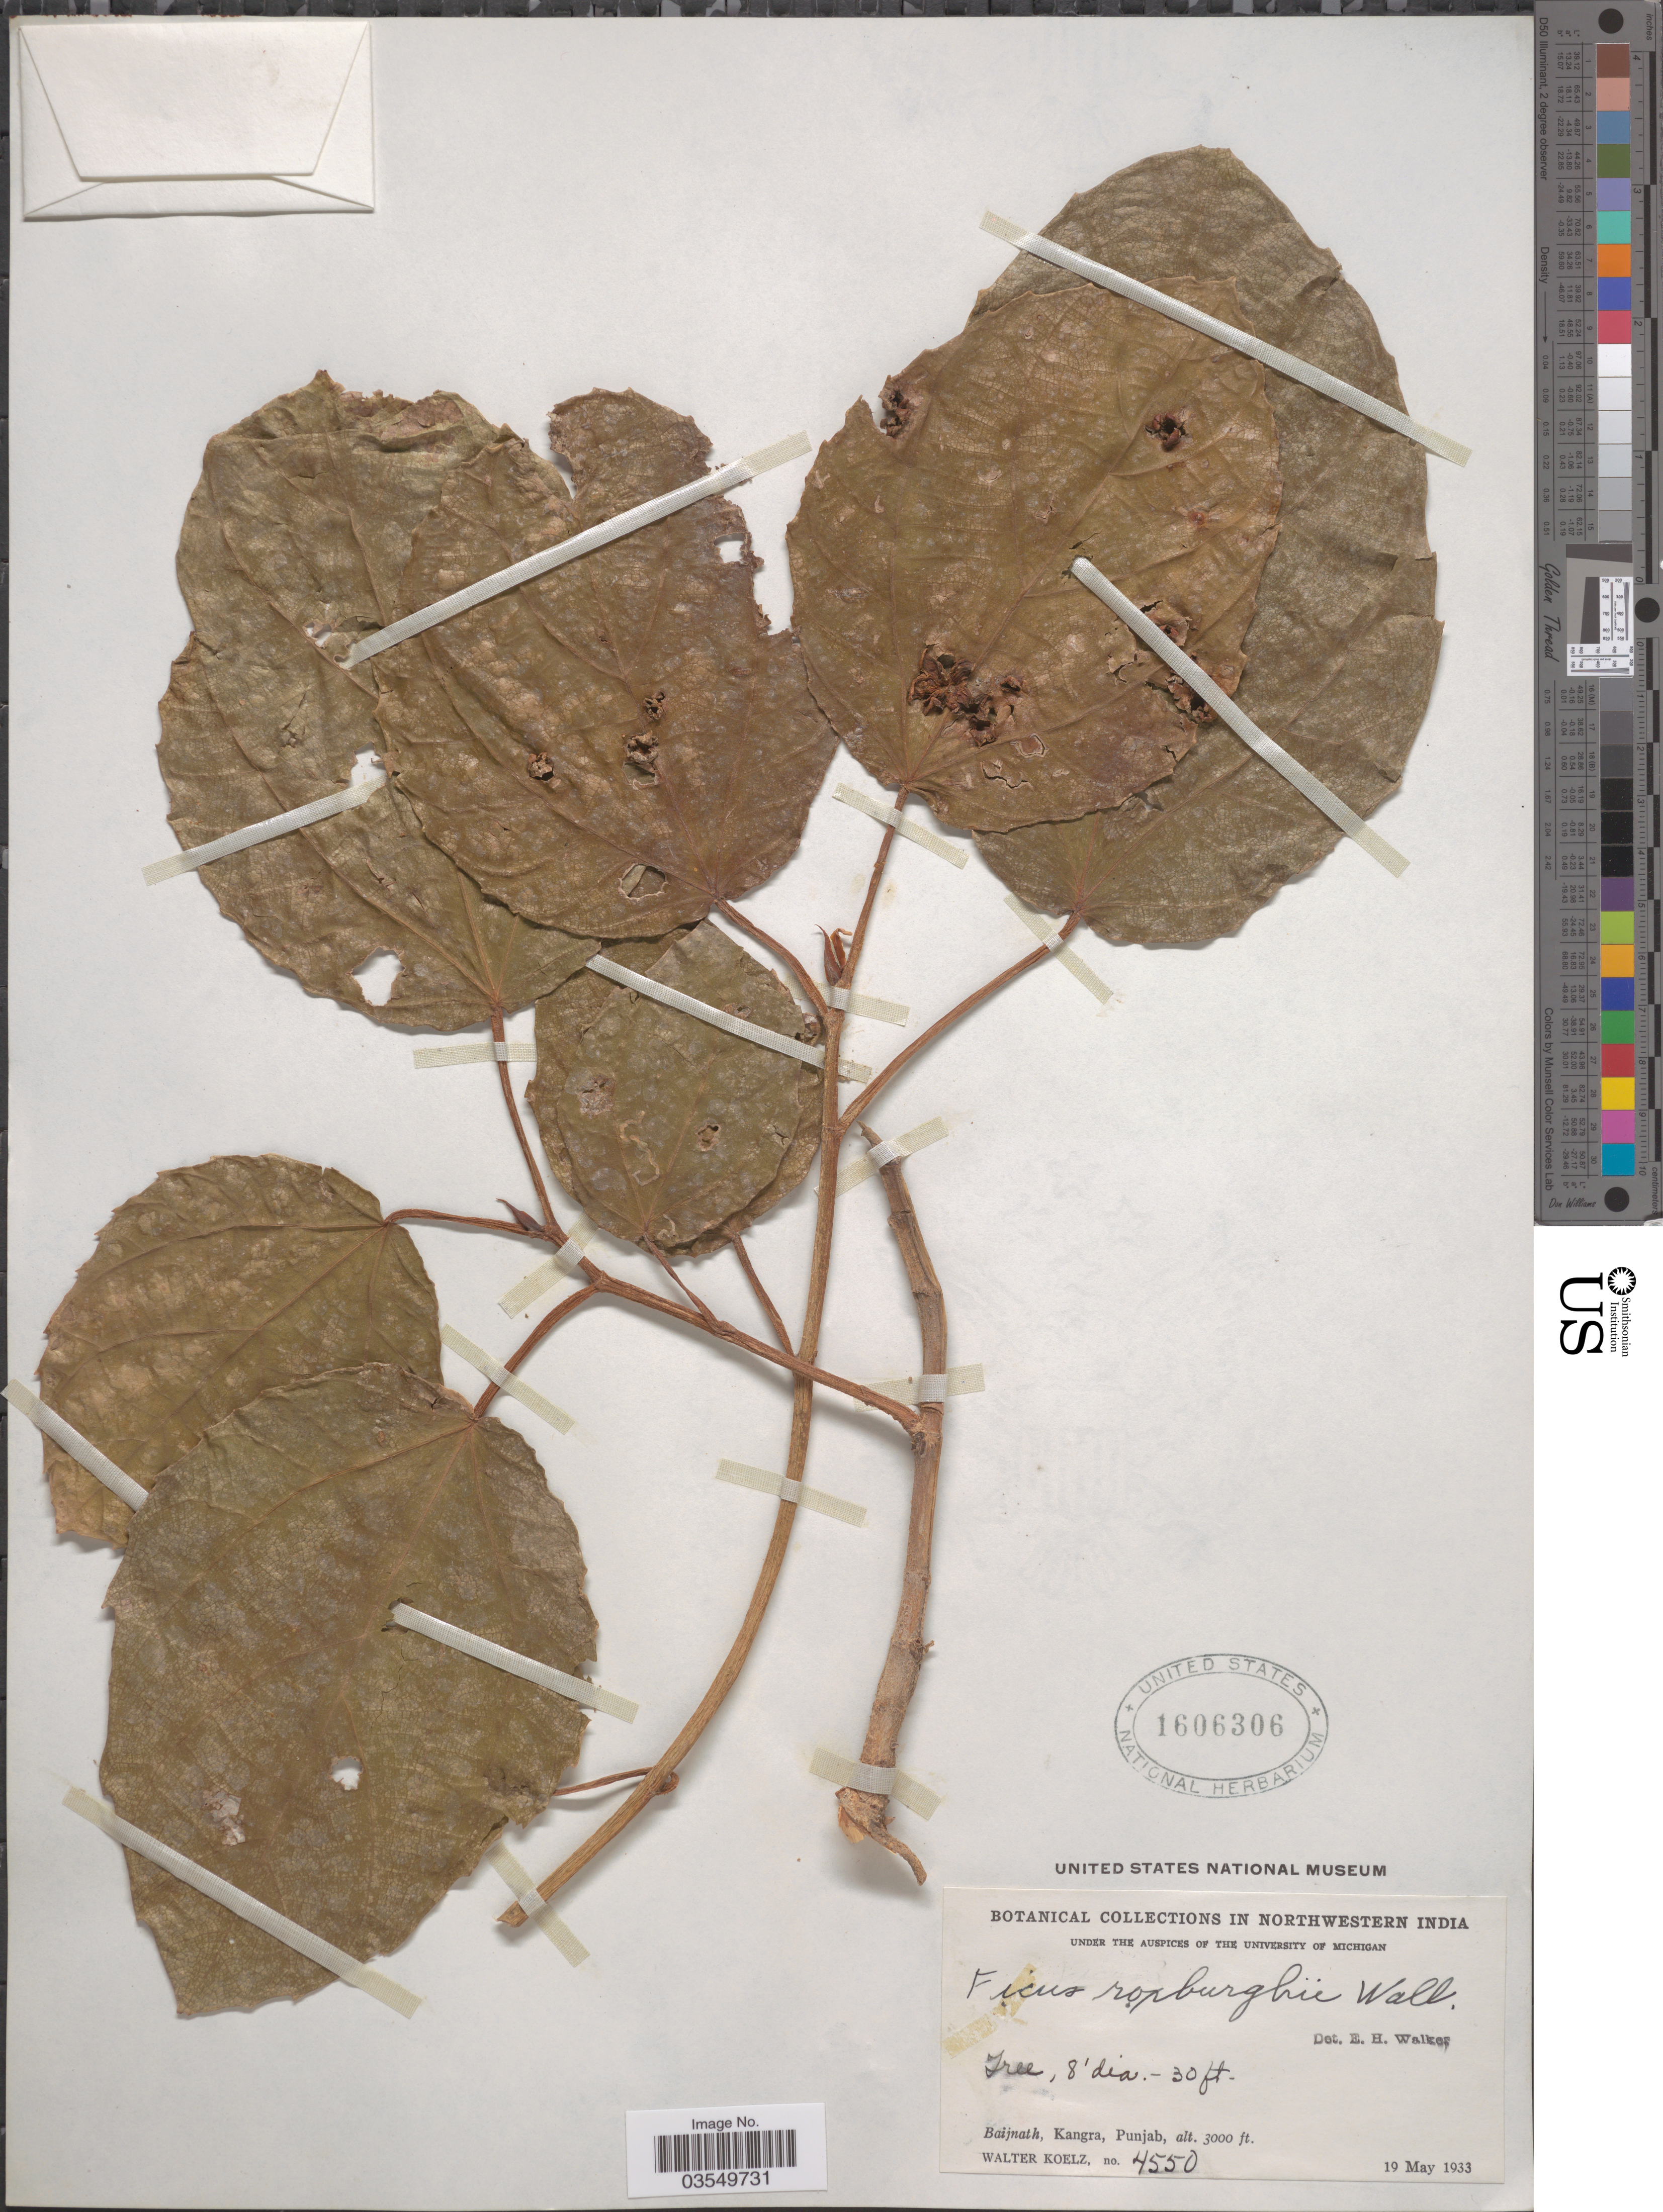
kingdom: Plantae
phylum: Tracheophyta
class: Magnoliopsida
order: Rosales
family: Moraceae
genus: Ficus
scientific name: Ficus auriculata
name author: Lour.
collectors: W. N. Koelz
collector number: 4550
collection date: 1933-05-19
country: India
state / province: Punjab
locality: Northwestern India. Baijnath, Kangra.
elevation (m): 914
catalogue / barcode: US 1606306